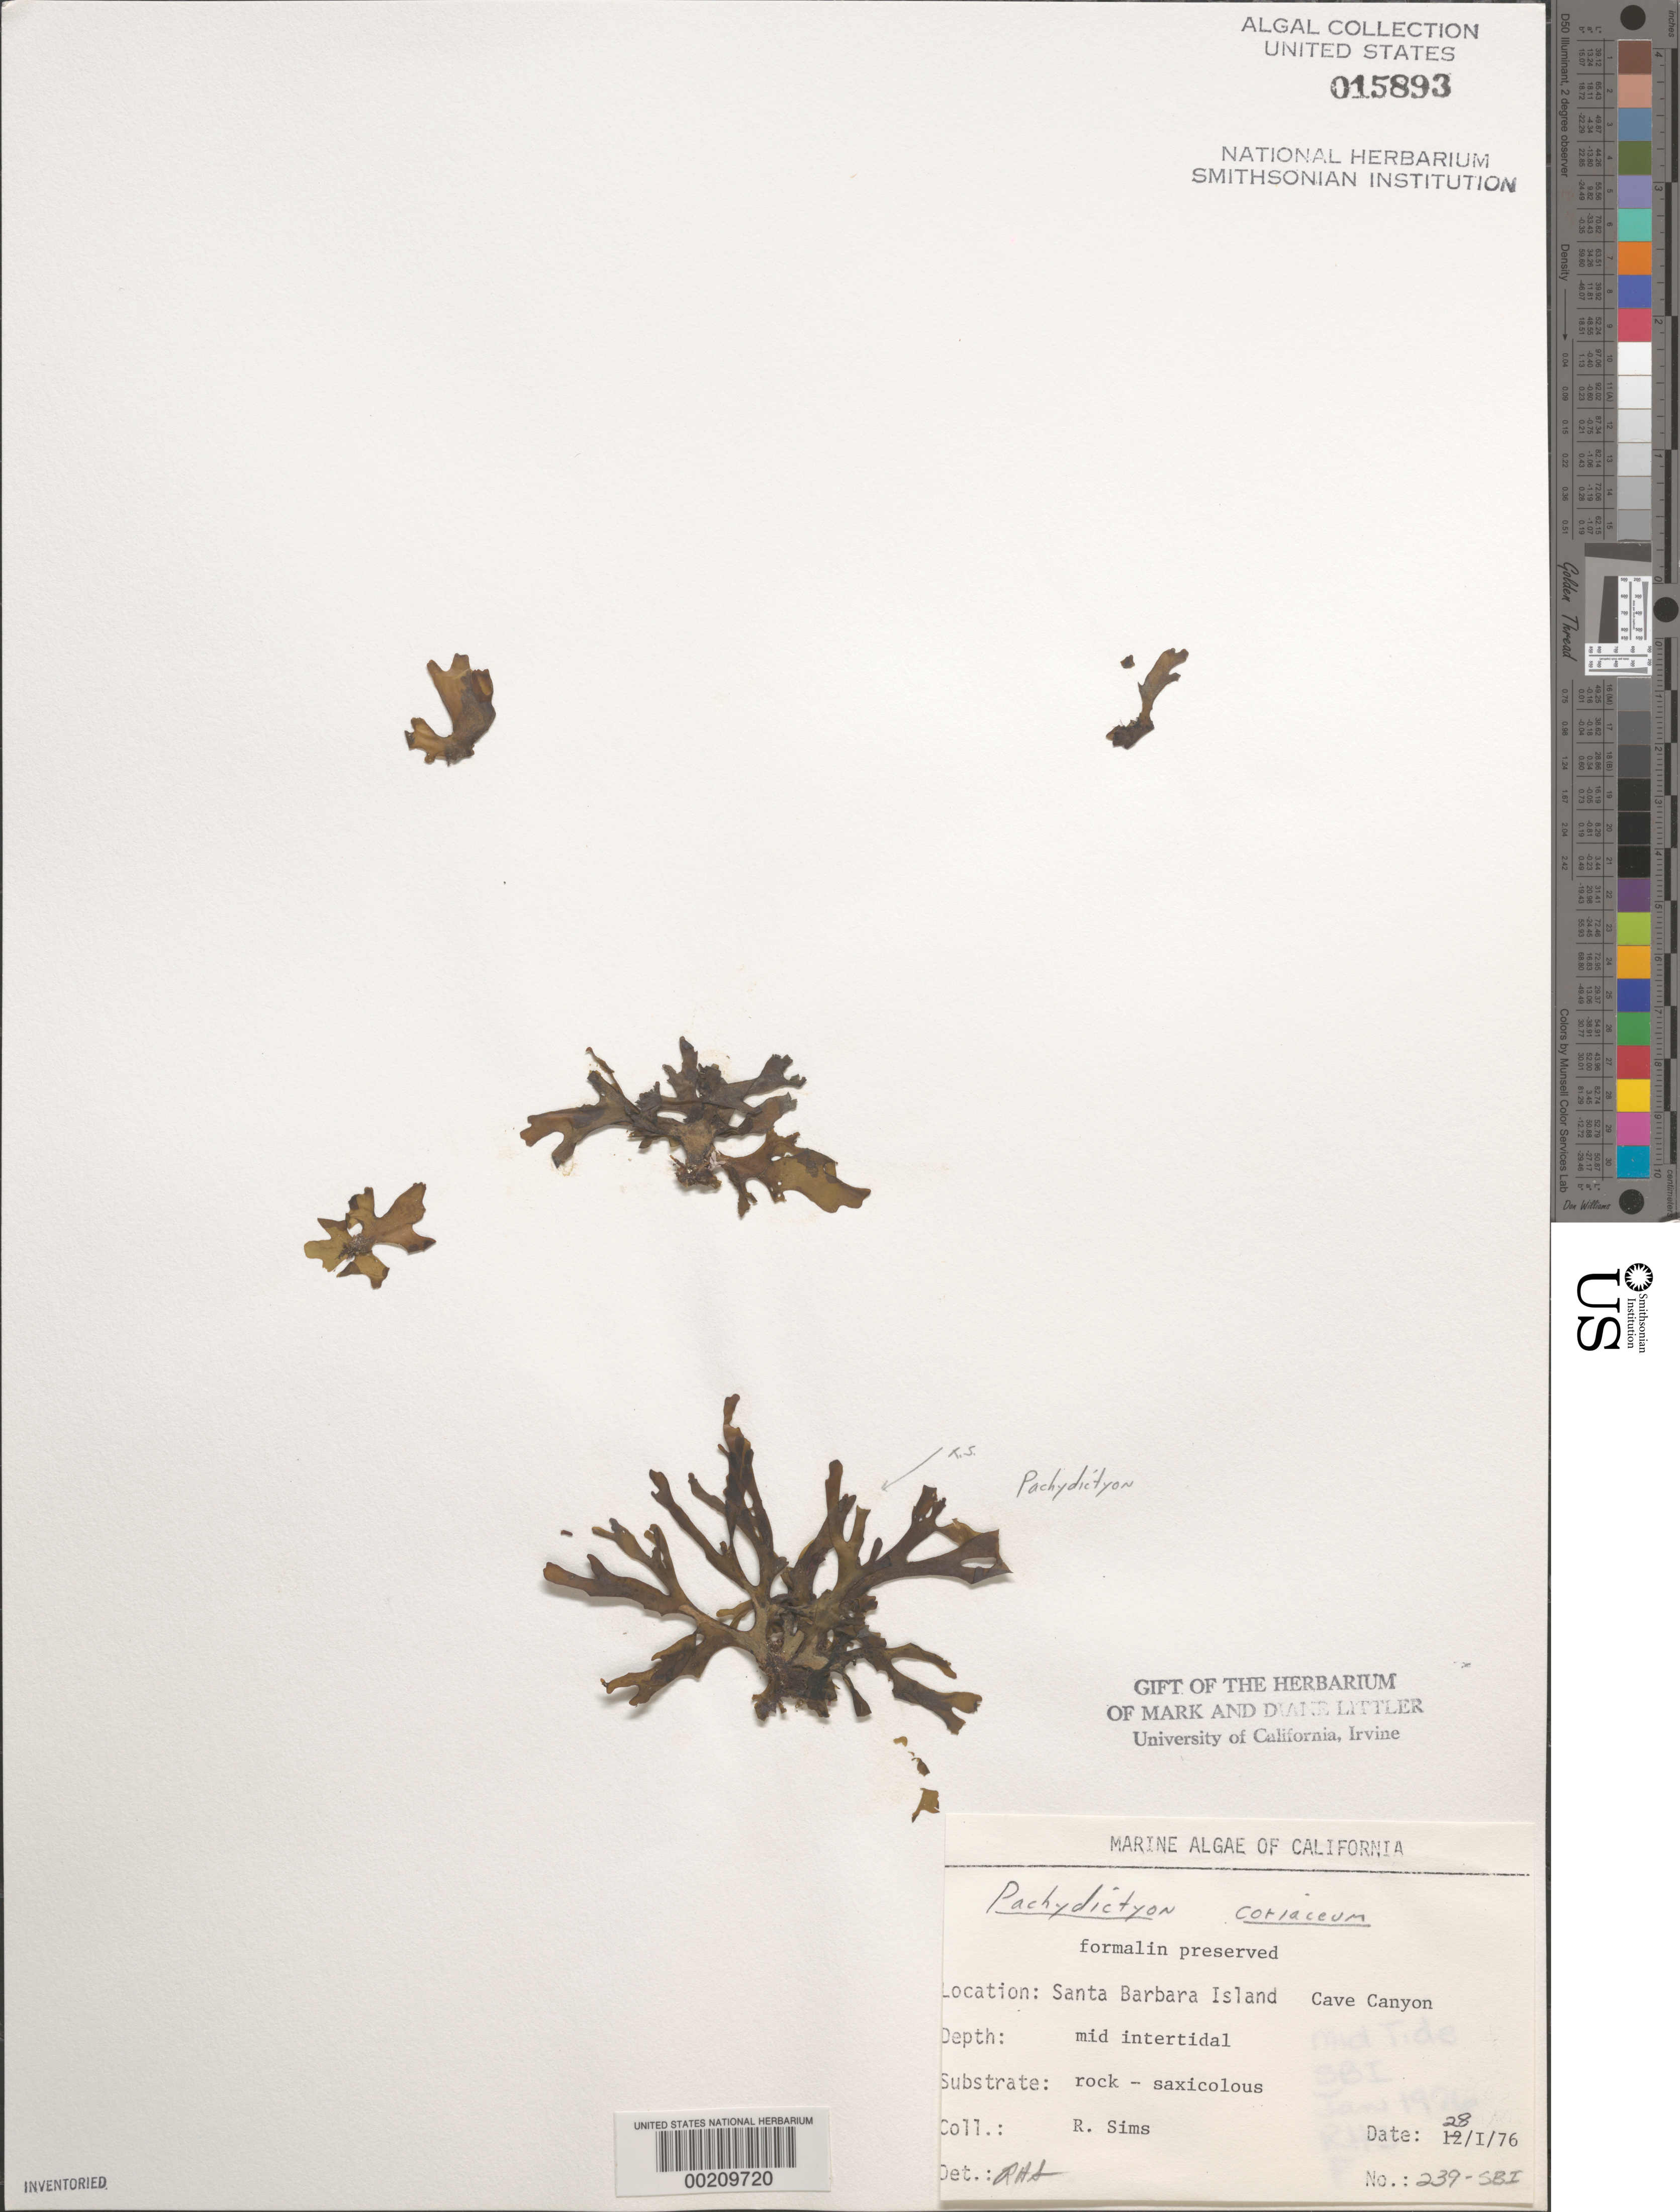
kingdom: Chromista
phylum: Ochrophyta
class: Phaeophyceae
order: Dictyotales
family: Dictyotaceae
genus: Pachydictyon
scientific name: Pachydictyon coriaceum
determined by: Sims, Robert H.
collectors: R. H. Sims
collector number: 239-sbi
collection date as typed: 28 Jan 1976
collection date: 1976-01-28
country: United States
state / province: California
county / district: Santa Barbara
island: Santa Barbara Island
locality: Cave Canyon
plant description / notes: BLM-SOCALBIGHT Rocky Intertidal Survey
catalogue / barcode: US 15893